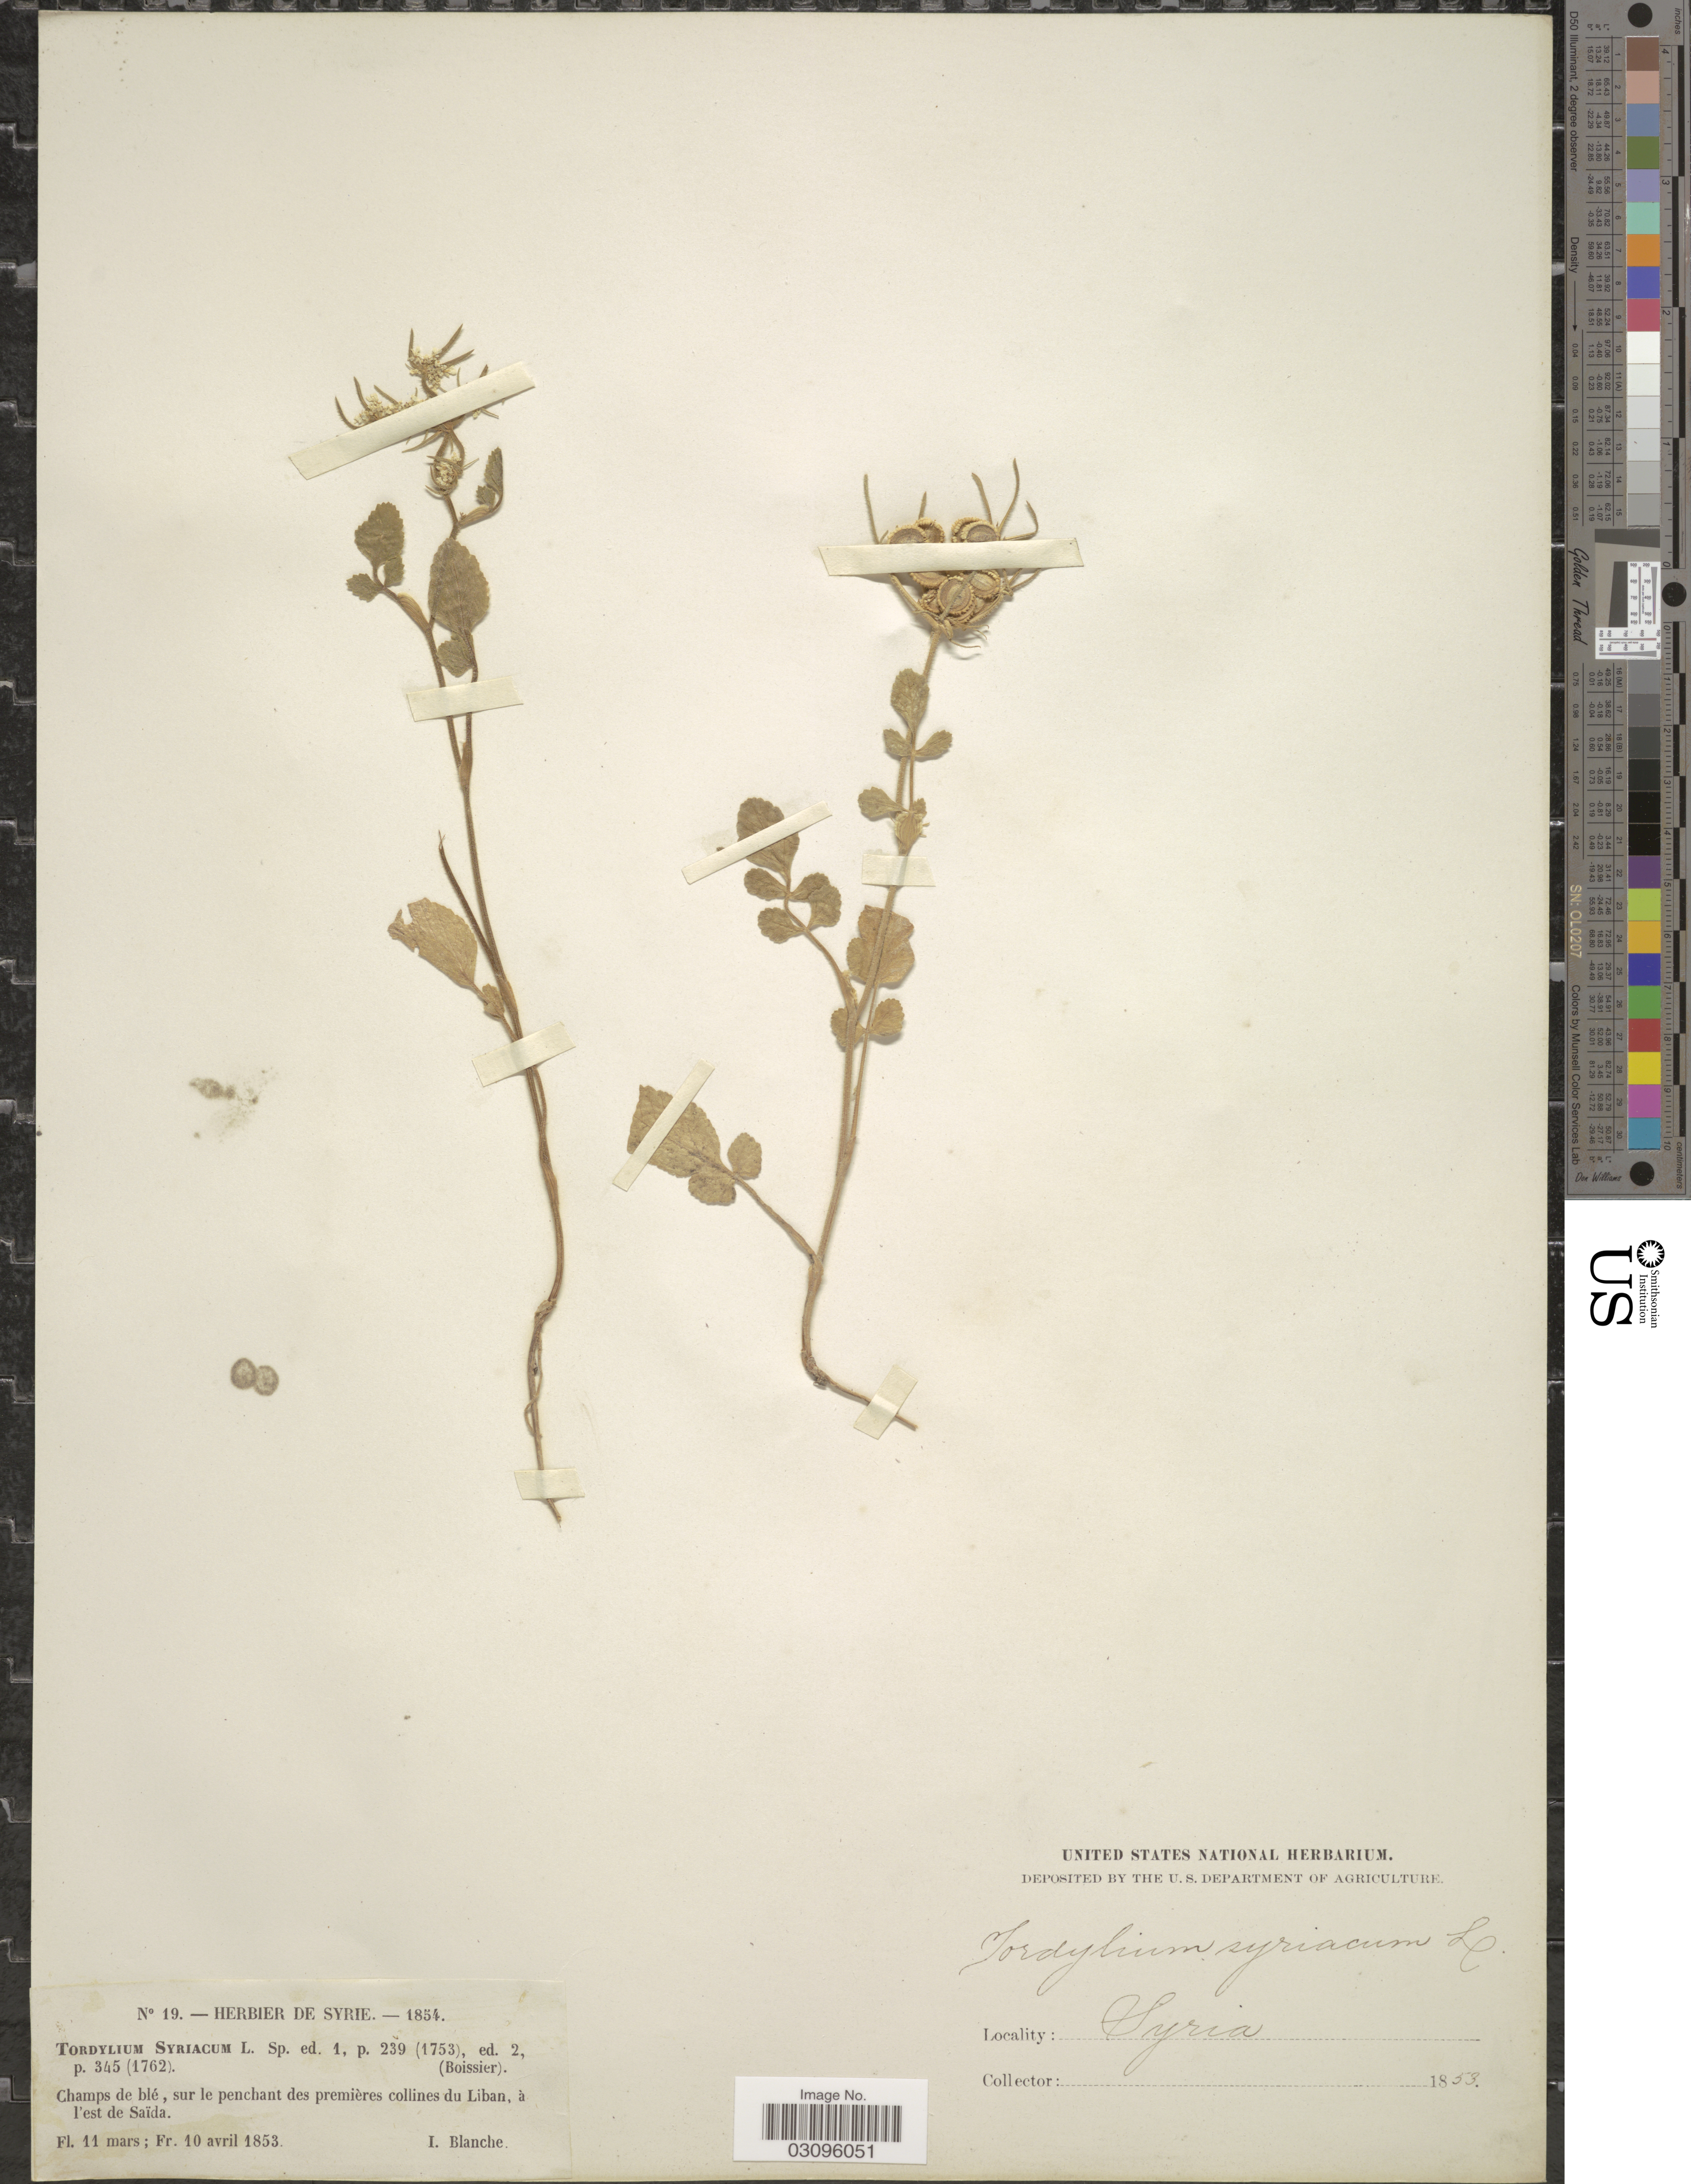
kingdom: Plantae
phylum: Tracheophyta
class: Magnoliopsida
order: Apiales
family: Apiaceae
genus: Tordylium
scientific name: Tordylium syriacum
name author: L.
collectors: I. Blanche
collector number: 19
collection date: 1853-03-11/1853-04-10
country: Syria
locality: Collines du Liban, à l'est de Saïda.